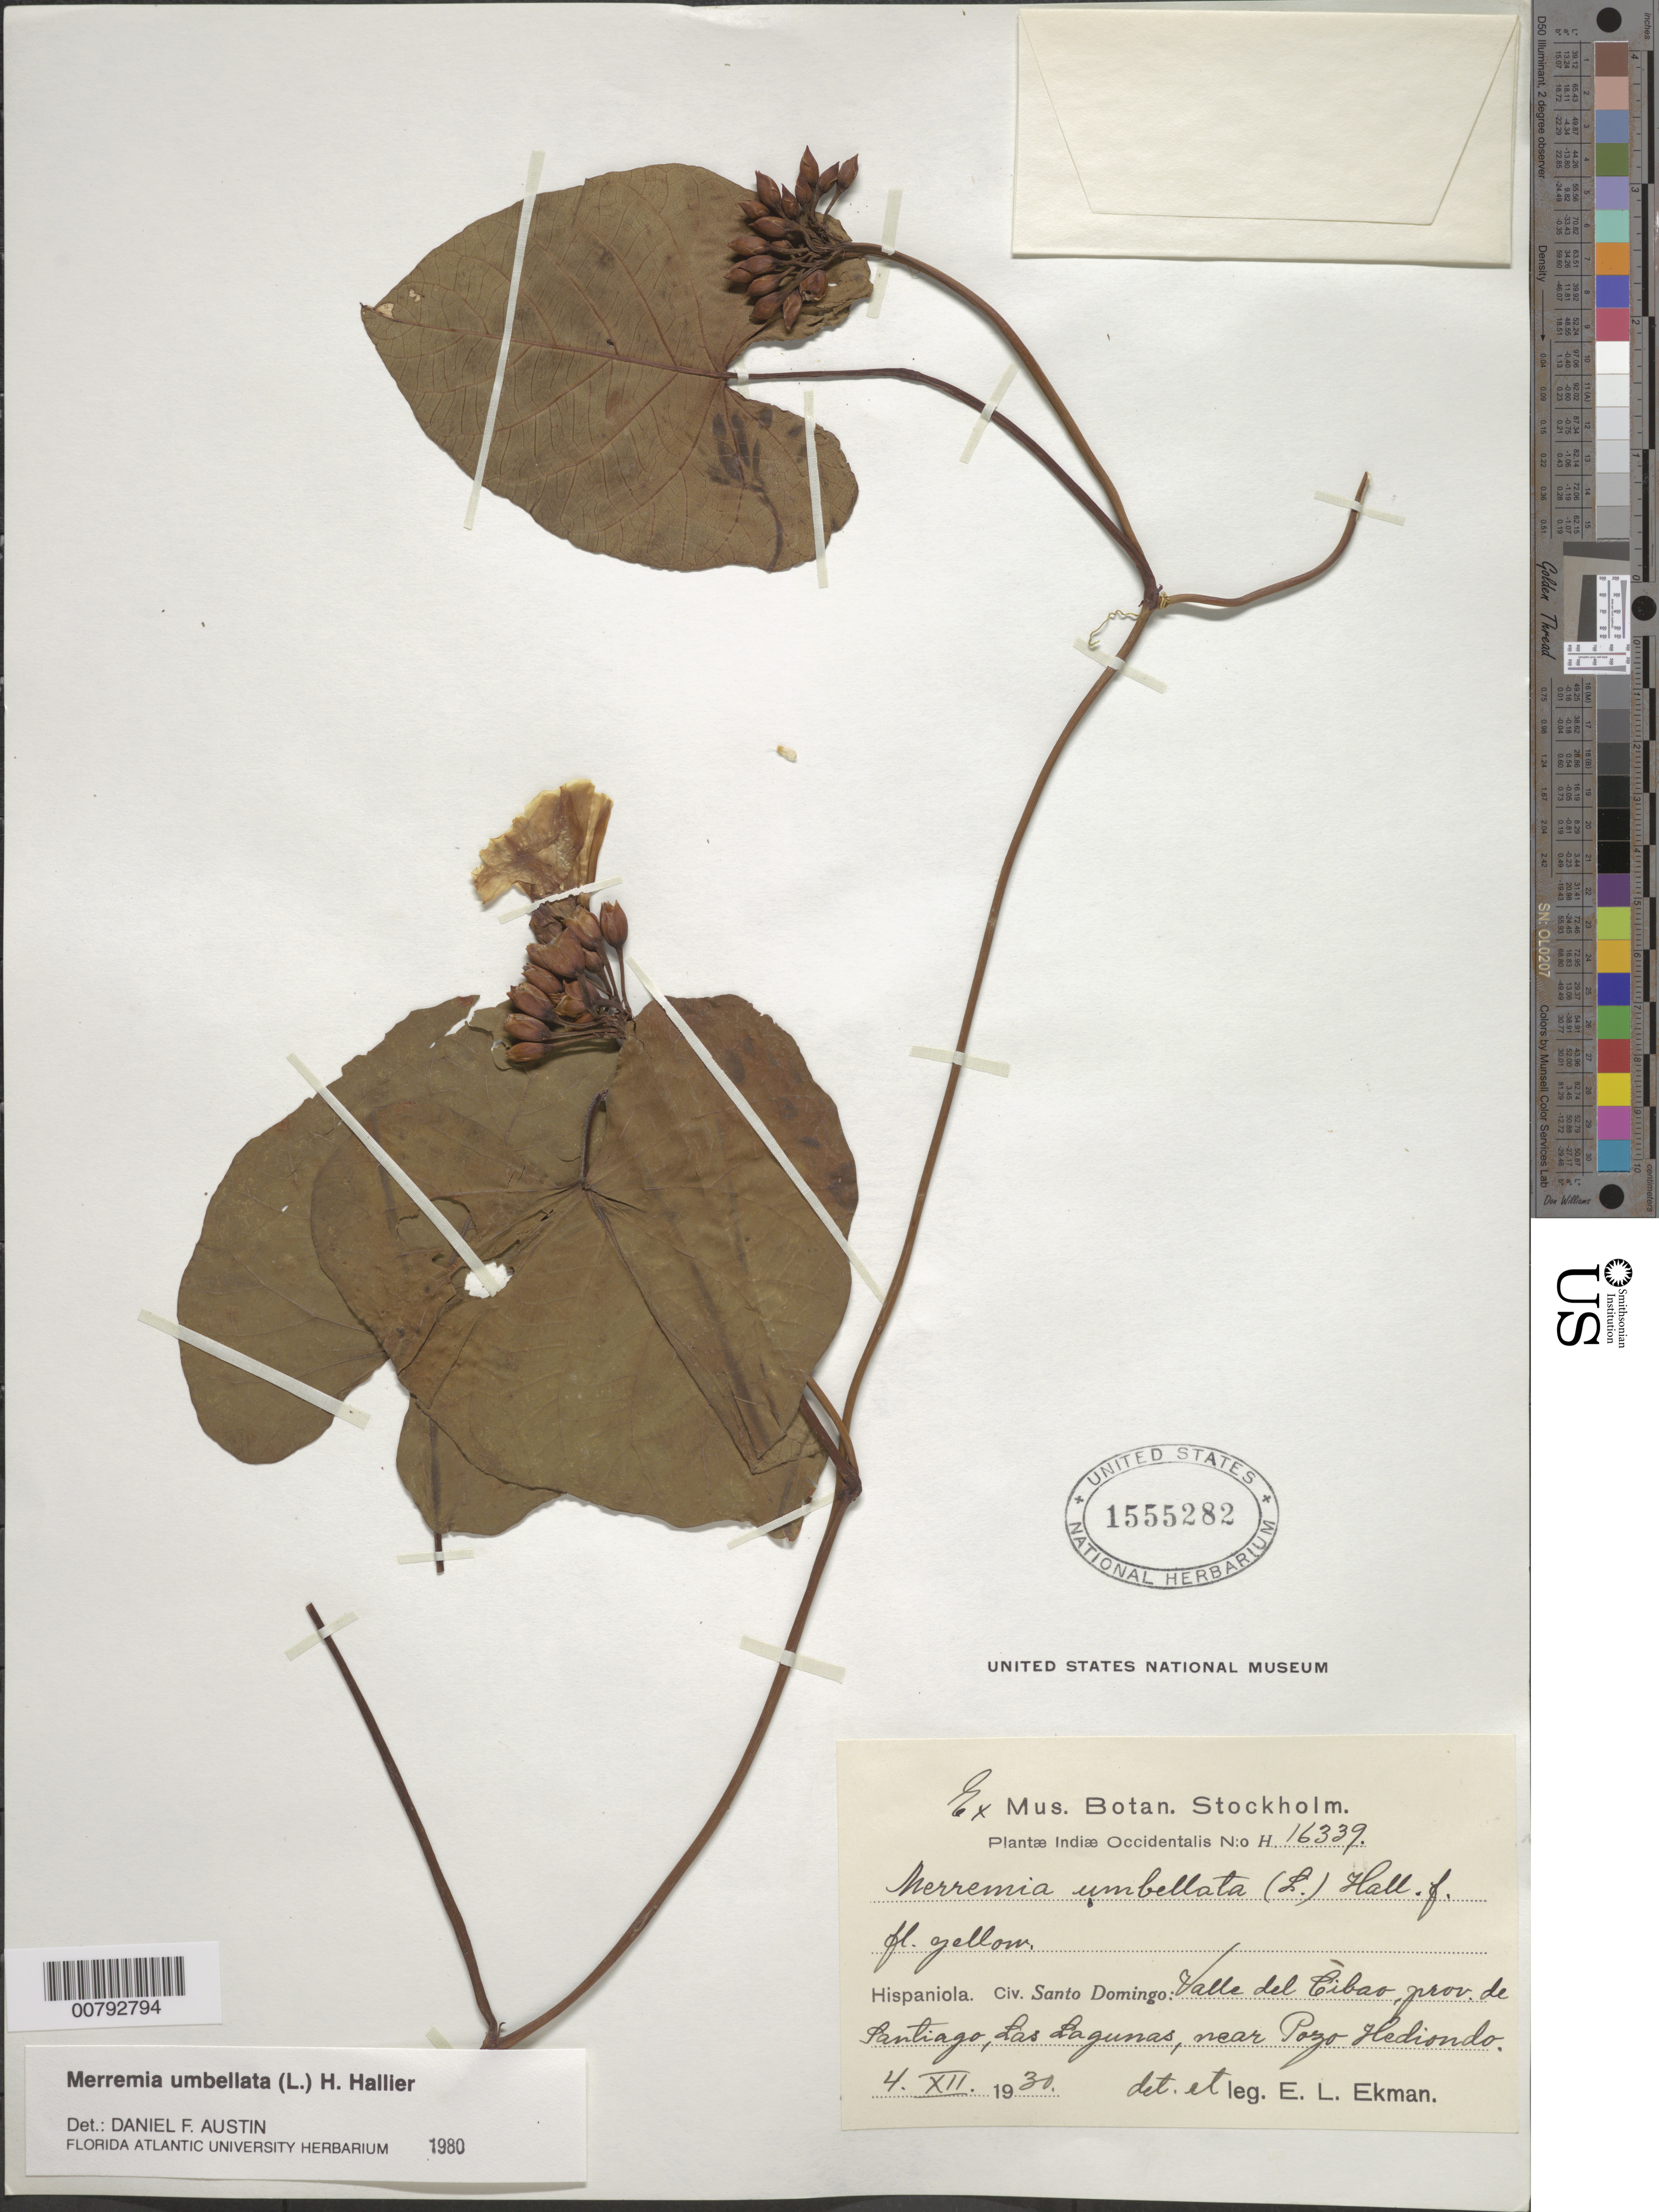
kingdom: Plantae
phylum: Tracheophyta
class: Magnoliopsida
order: Solanales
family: Convolvulaceae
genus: Camonea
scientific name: Camonea umbellata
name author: (L.) A. R. Simões & Staples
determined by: Strong, Mark T., (BOT), Smithsonian Institution - National Museum of Natural History (UNITED STATES)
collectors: E. L. Ekman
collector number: H 16339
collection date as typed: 04 Dec 1930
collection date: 1930-12-04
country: Dominican Republic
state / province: Santiago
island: Hispaniola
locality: Valle del Cibao, Las Lagunas, near Pozo Hediondo.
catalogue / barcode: US 1555282